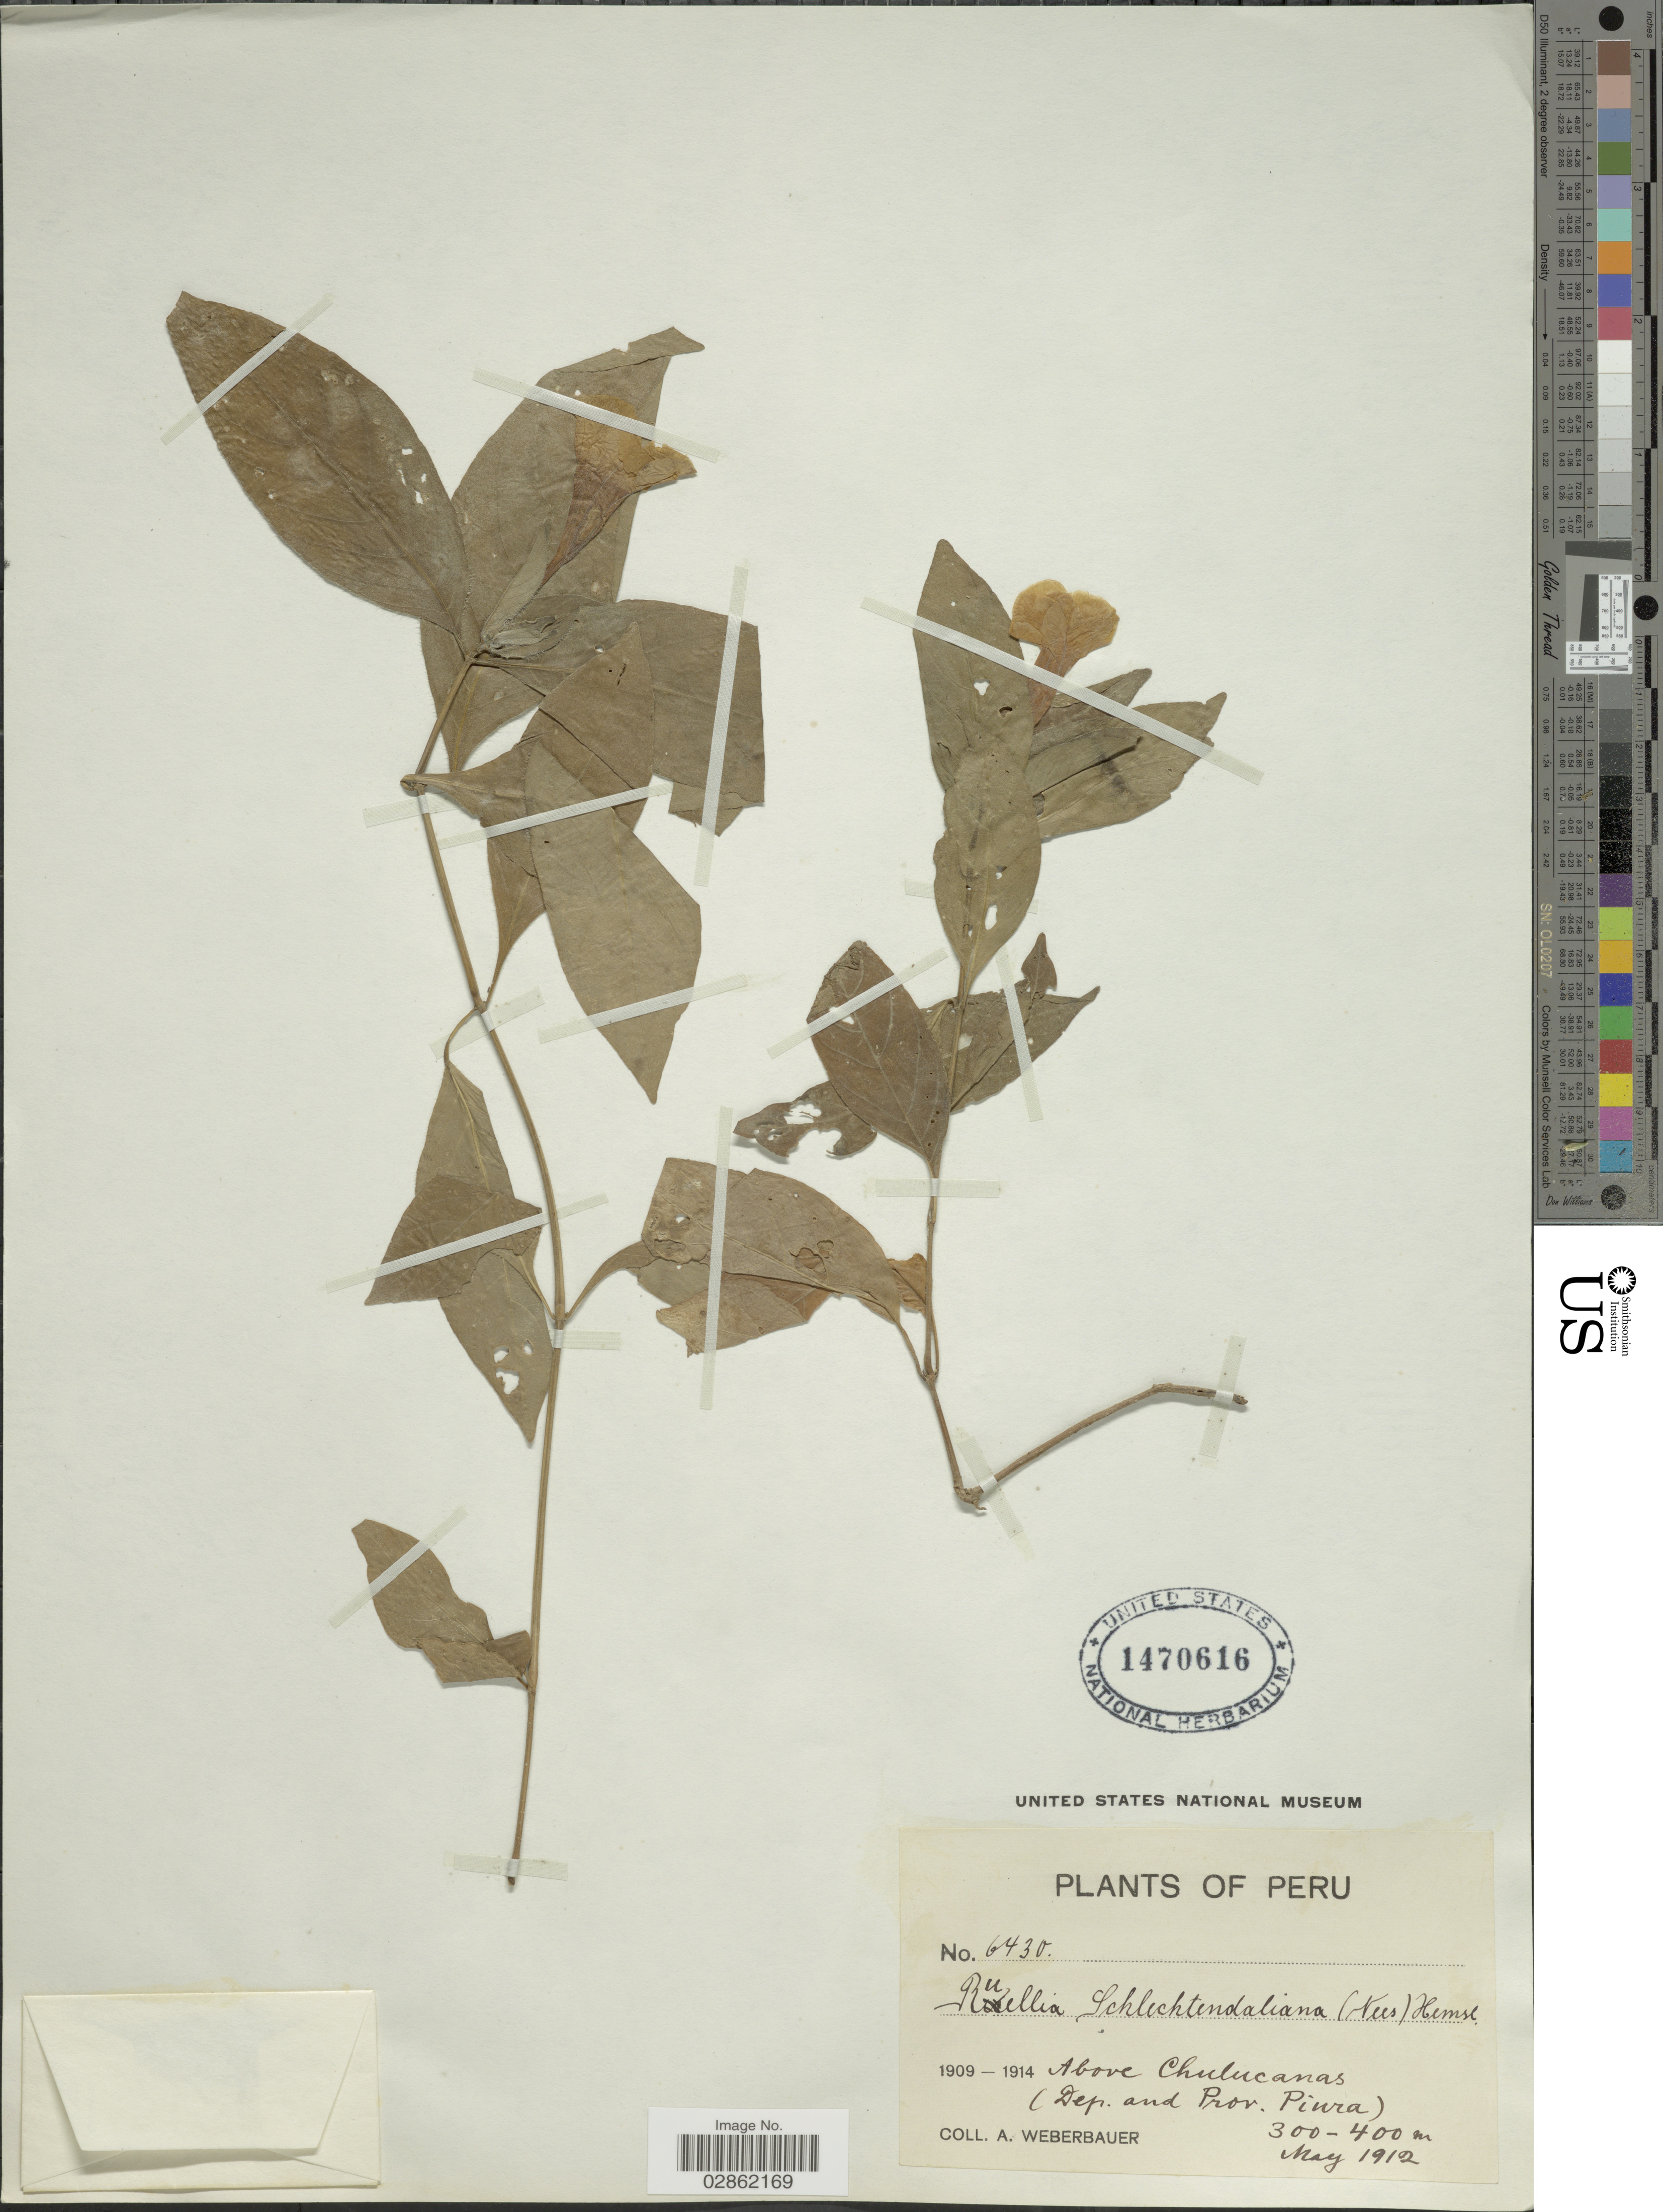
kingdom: Plantae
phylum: Tracheophyta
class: Magnoliopsida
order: Lamiales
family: Acanthaceae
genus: Ruellia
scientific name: Ruellia spectabilis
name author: (Hook.) G. Nicholson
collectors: A. Weberbauer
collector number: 6430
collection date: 1912-05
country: Peru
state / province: Piura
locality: Above Chulucanas, Dep. and Prov. Piura.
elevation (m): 300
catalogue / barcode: US 1470616